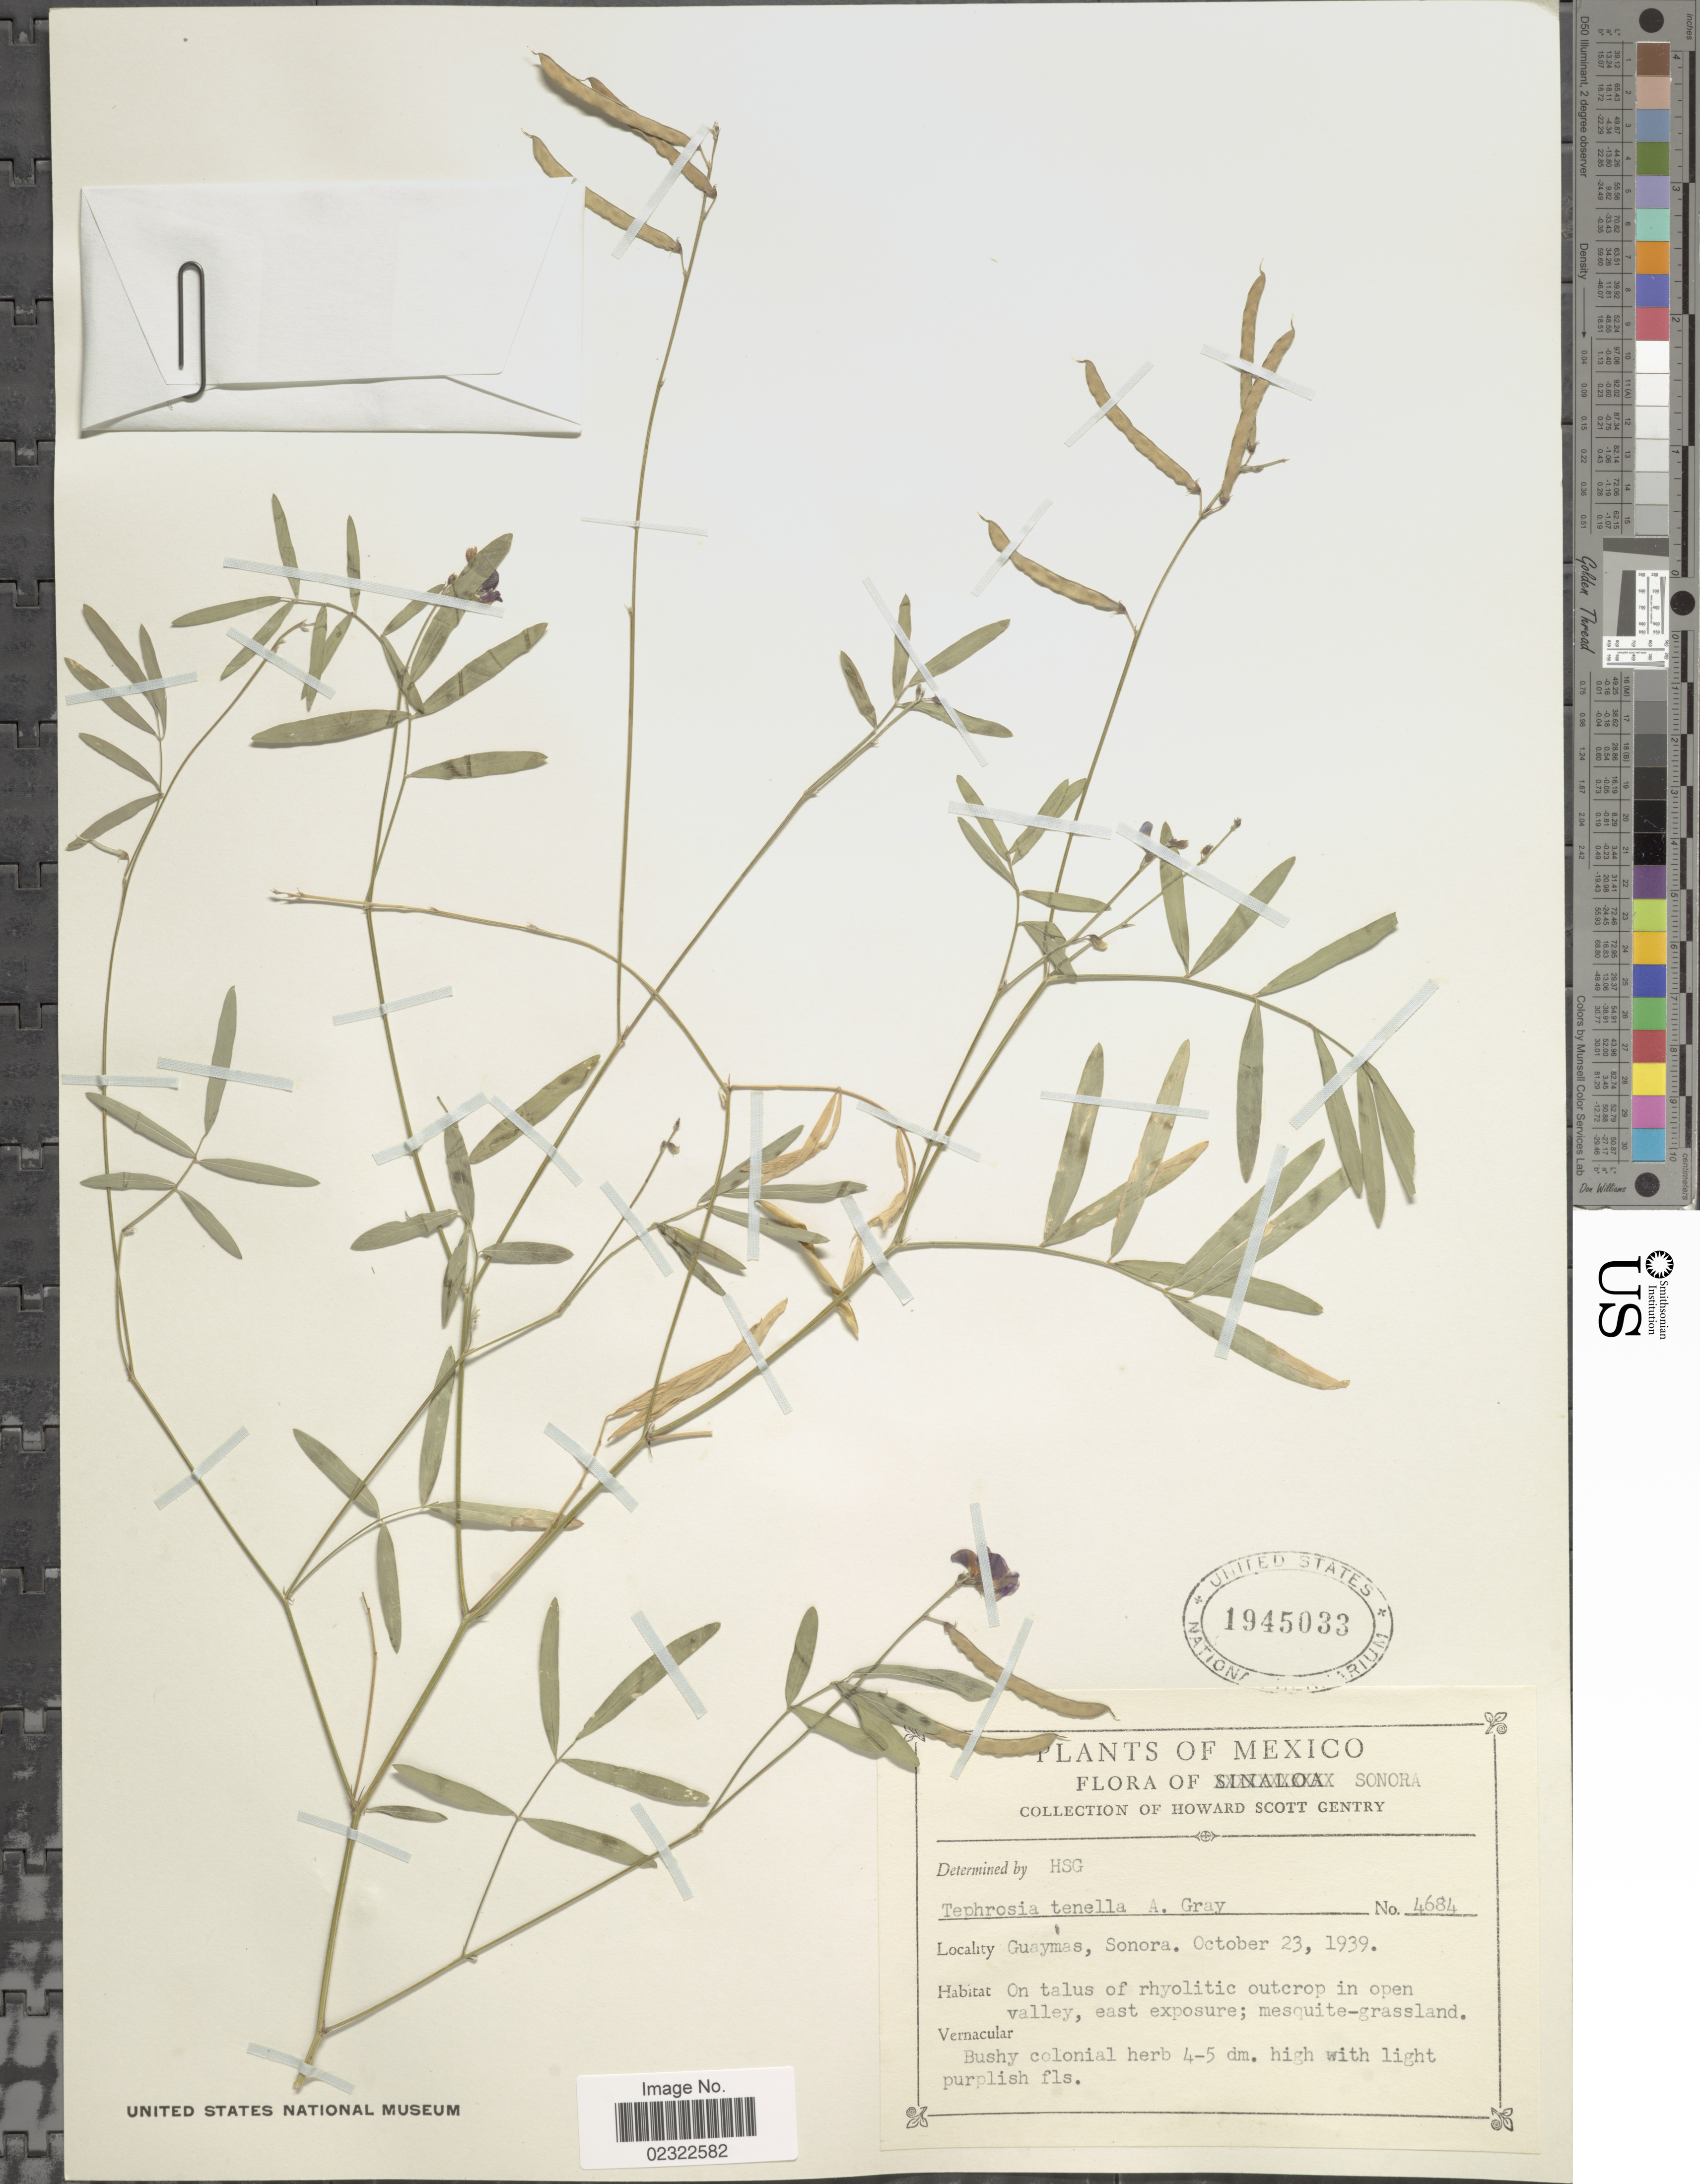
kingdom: Plantae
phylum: Tracheophyta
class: Magnoliopsida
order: Fabales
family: Fabaceae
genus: Tephrosia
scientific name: Tephrosia tenella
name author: A. Gray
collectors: H. S. Gentry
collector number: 4684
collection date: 1939-10-23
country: Mexico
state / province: Sonora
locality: Guaymas, Sonora. Mexico.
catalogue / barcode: US 1945033